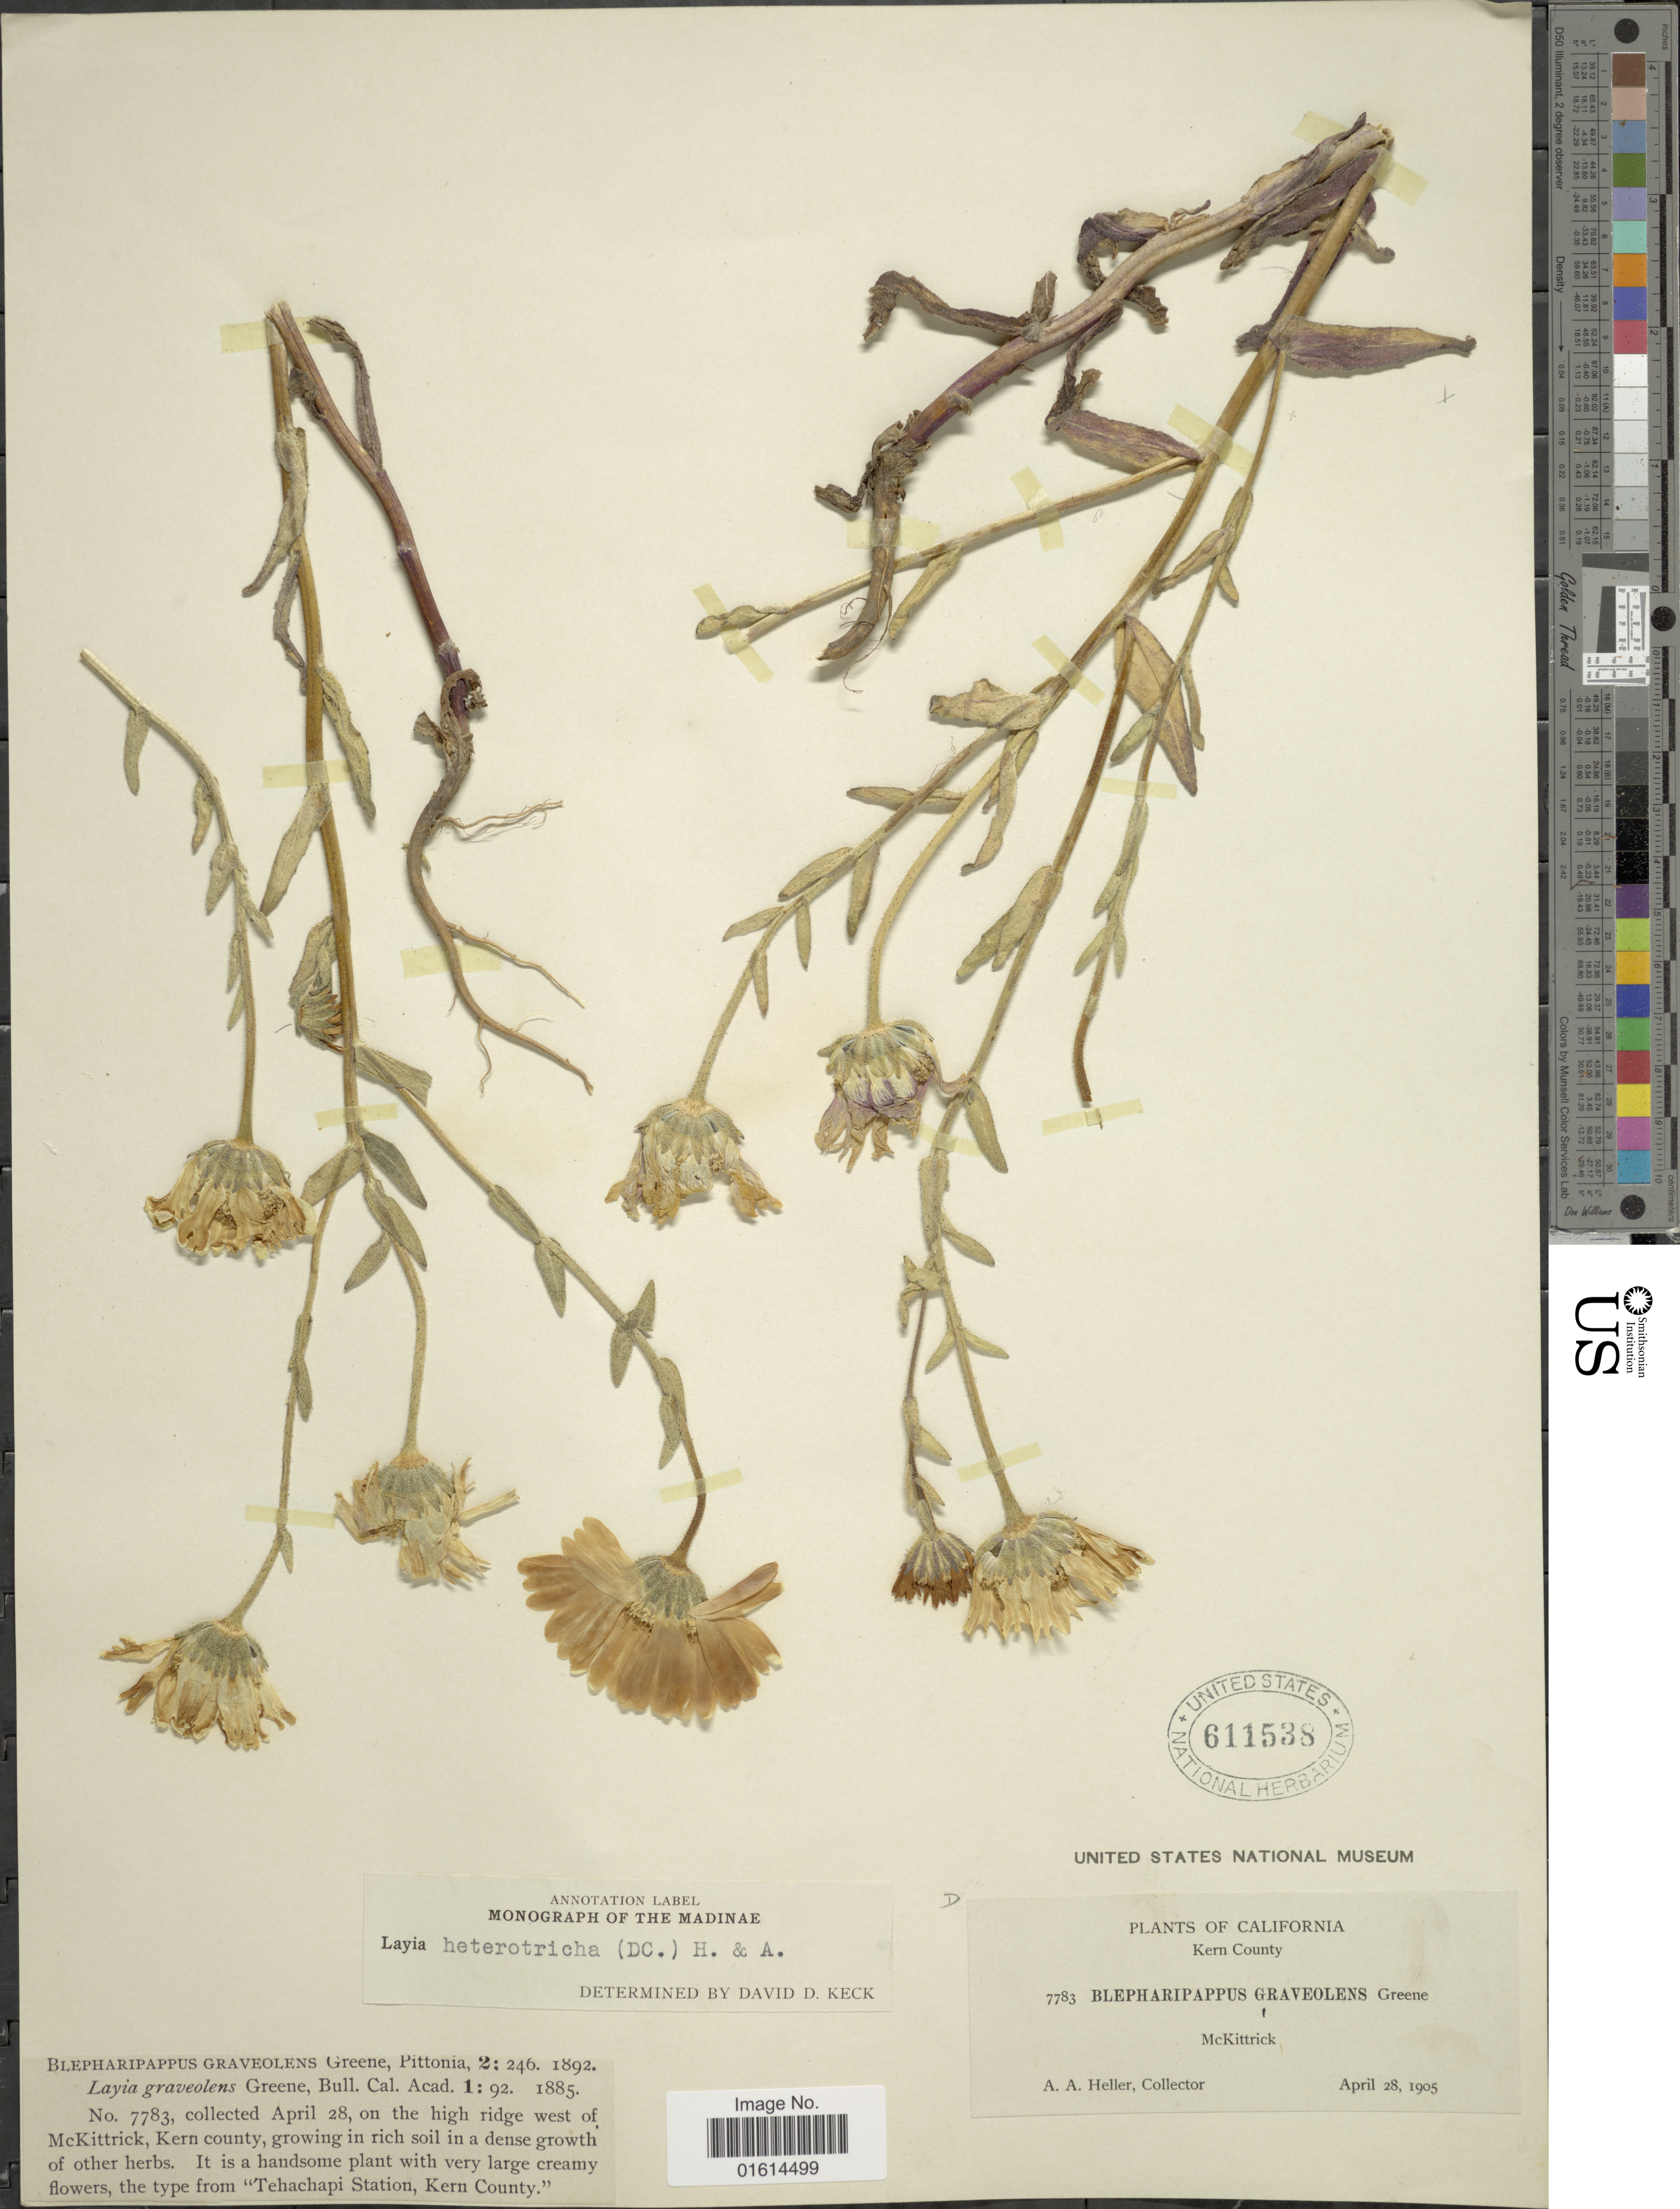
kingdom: Plantae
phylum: Tracheophyta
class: Magnoliopsida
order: Asterales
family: Asteraceae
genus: Layia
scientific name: Layia heterotricha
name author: (DC.) Hook. & Arn.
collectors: A. A. Heller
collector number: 7783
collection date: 1905-04-28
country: United States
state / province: California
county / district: Kern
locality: Kern County, Mckittrick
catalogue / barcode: US 611538